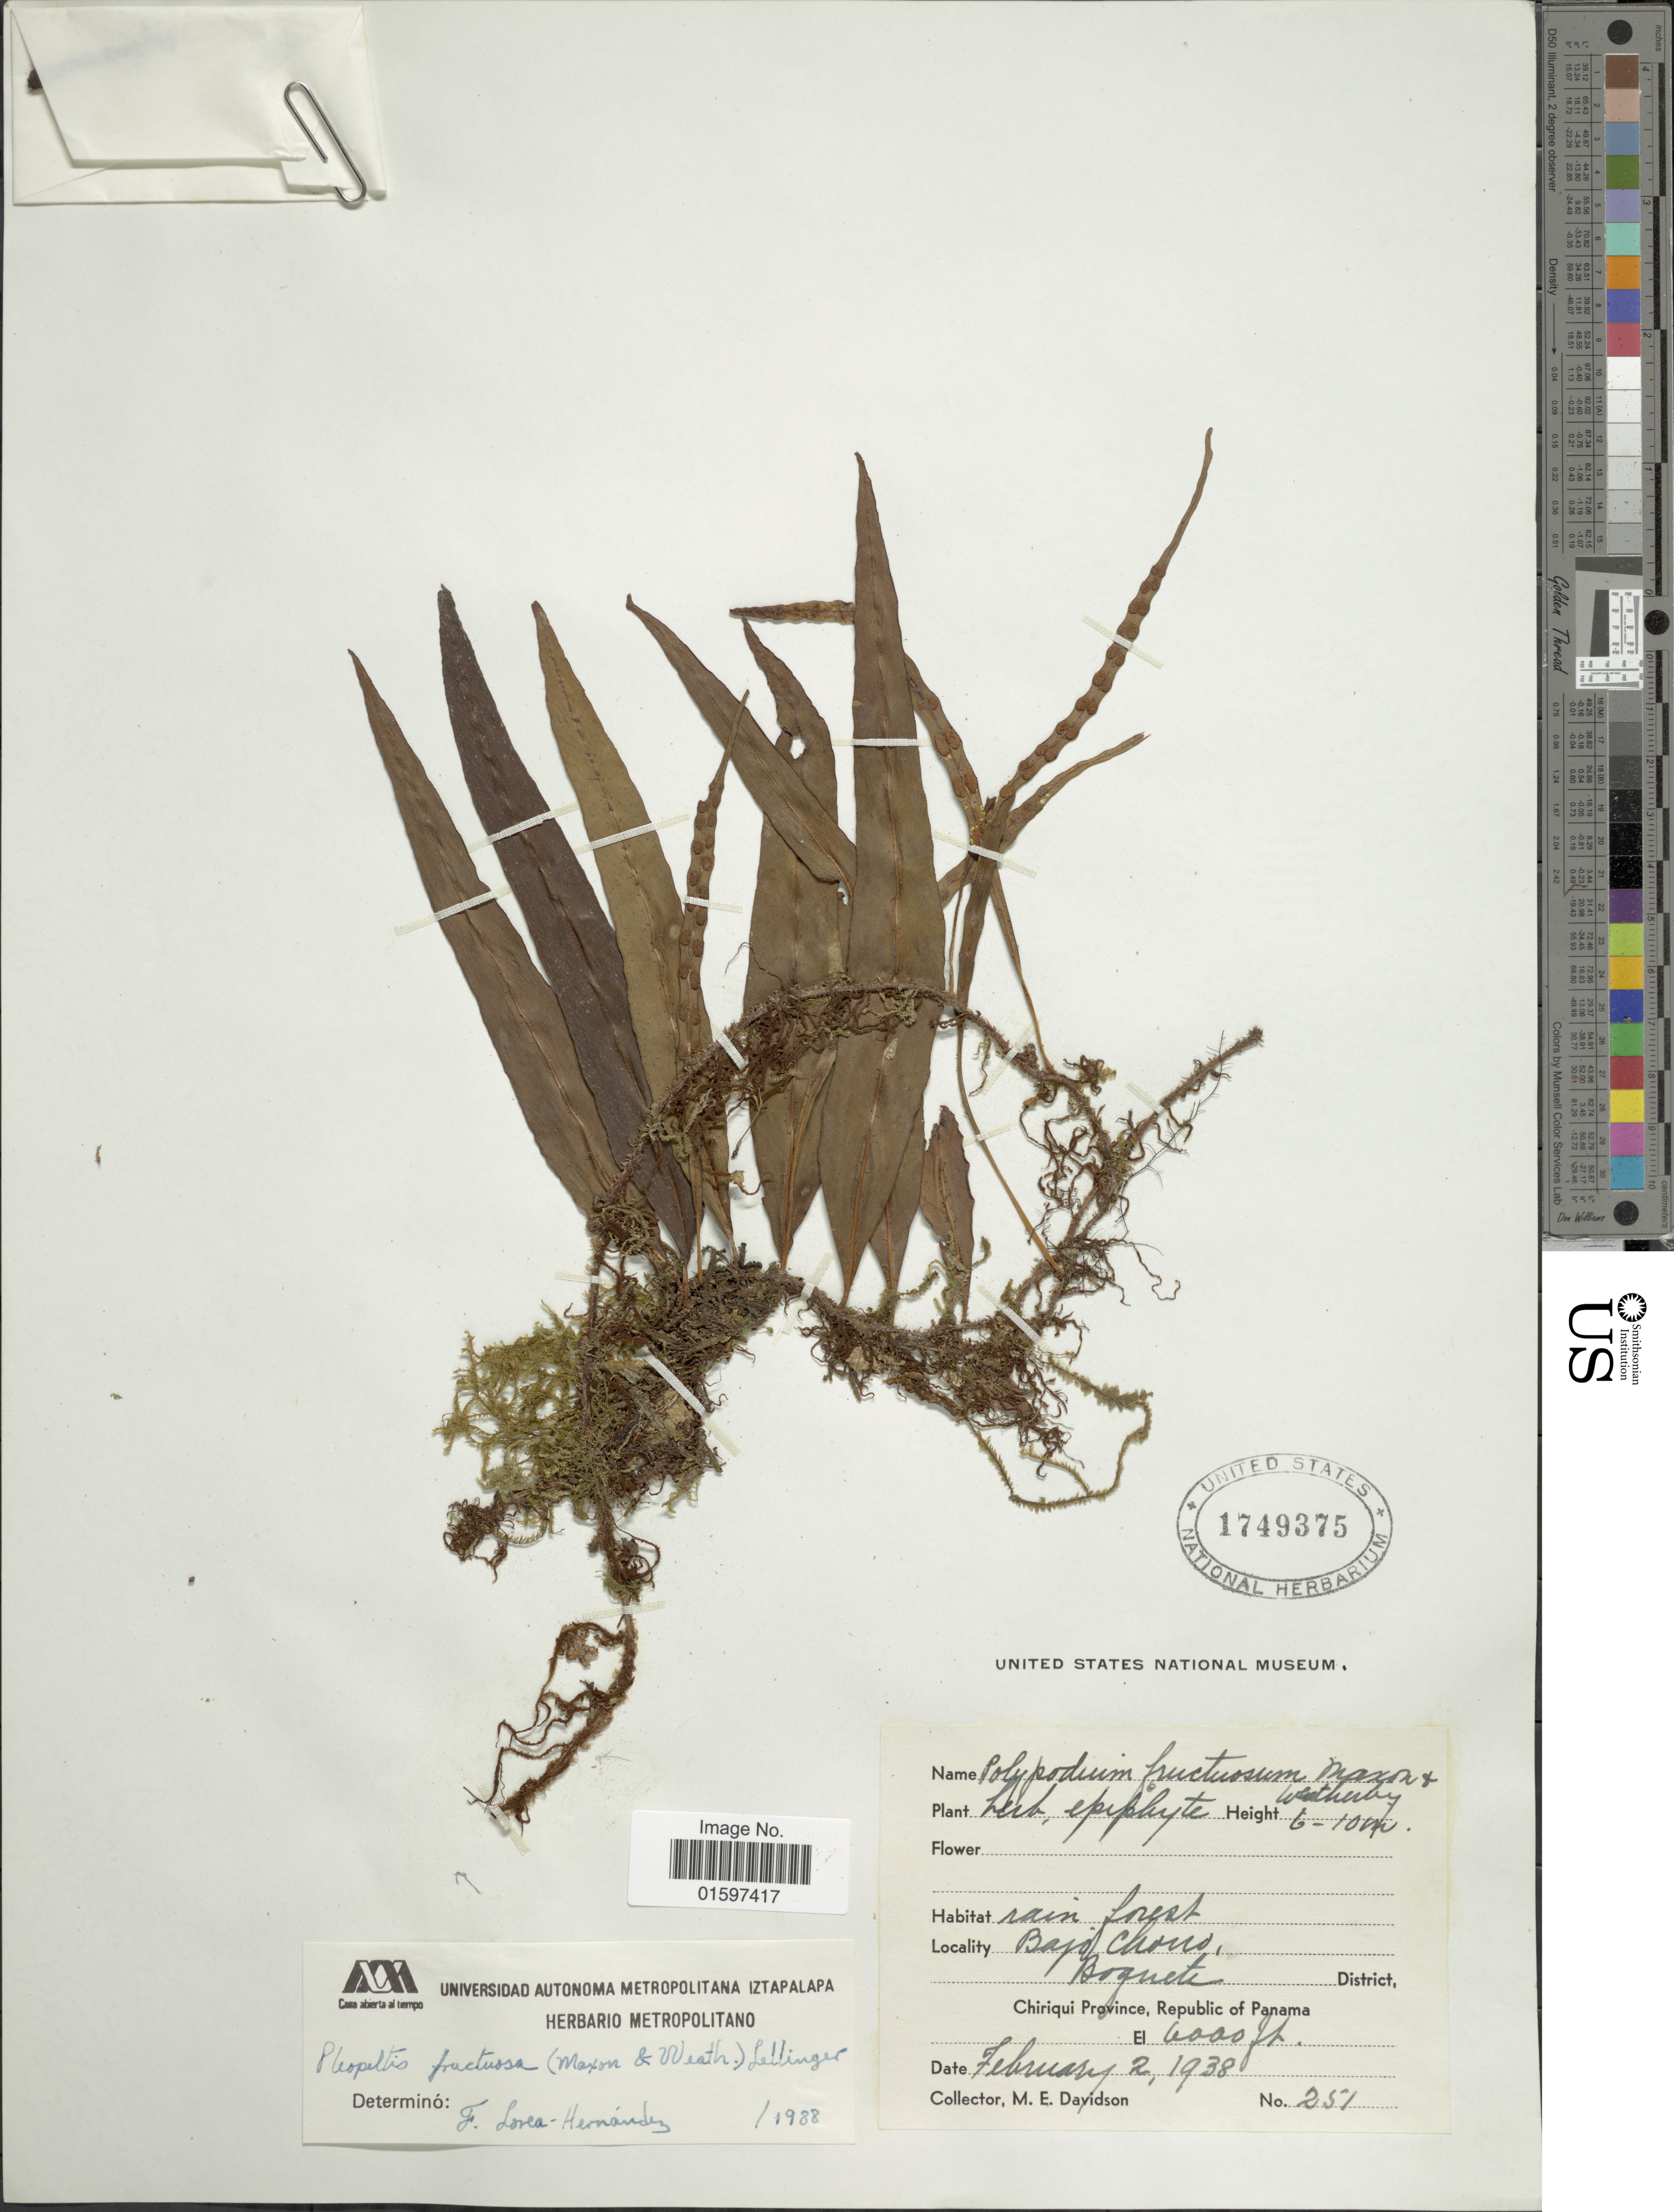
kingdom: Plantae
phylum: Tracheophyta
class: Polypodiopsida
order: Polypodiales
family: Polypodiaceae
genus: Pleopeltis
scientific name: Pleopeltis fructuosa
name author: (Maxon & Weath.) Lellinger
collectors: M. E. Davidson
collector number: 251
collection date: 1938-02-02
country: Panama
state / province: Chiriqui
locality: Rain forest, Bajo Chono Boquete District, Chiriqui Province, Republic of Panama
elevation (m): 1829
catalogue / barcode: US 1749375